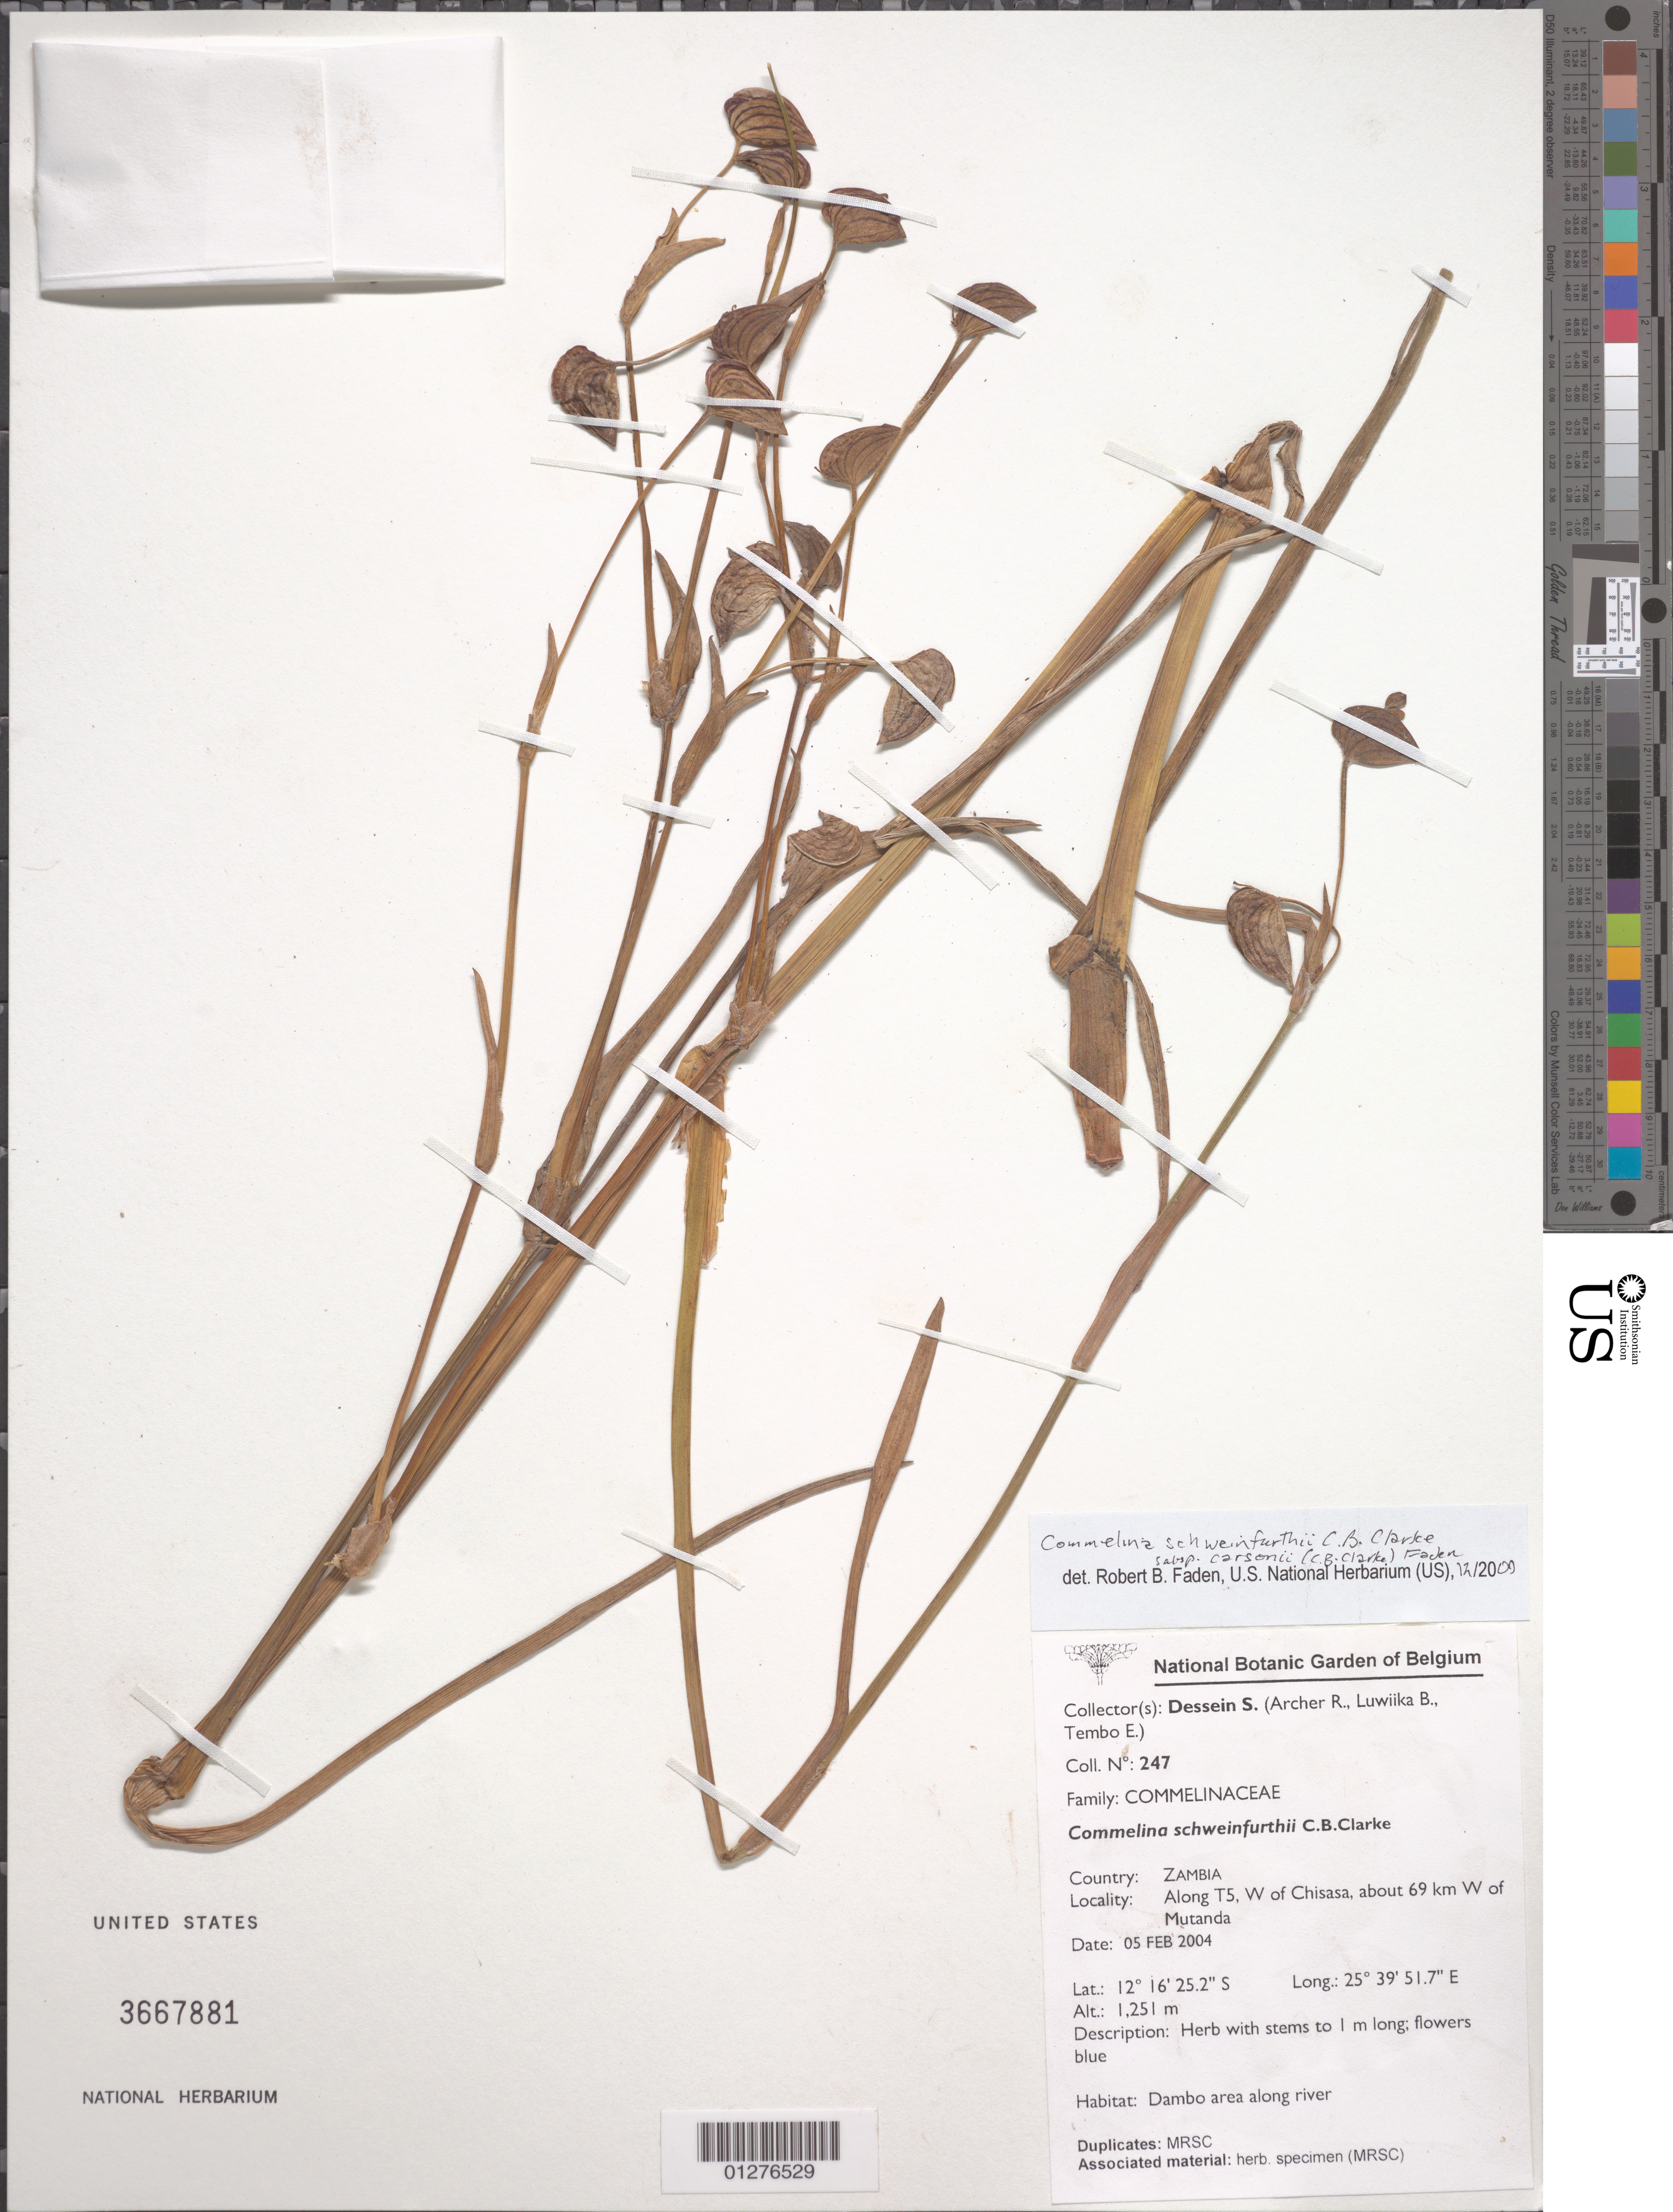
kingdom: Plantae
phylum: Tracheophyta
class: Liliopsida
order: Commelinales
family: Commelinaceae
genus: Commelina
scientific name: Commelina schweinfurthii subsp. carsonii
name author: (C.B. Clarke) Faden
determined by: Faden, Robert B., (US), Smithsonian Institution - National Museum of Natural History (UNITED STATES)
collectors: S. Dessein et al.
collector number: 247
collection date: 2004-02-05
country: Zambia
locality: Along T5, W of Chisasa, about 69 km W of Mutanda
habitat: Dambo area along river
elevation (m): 1251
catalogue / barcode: US 3667881